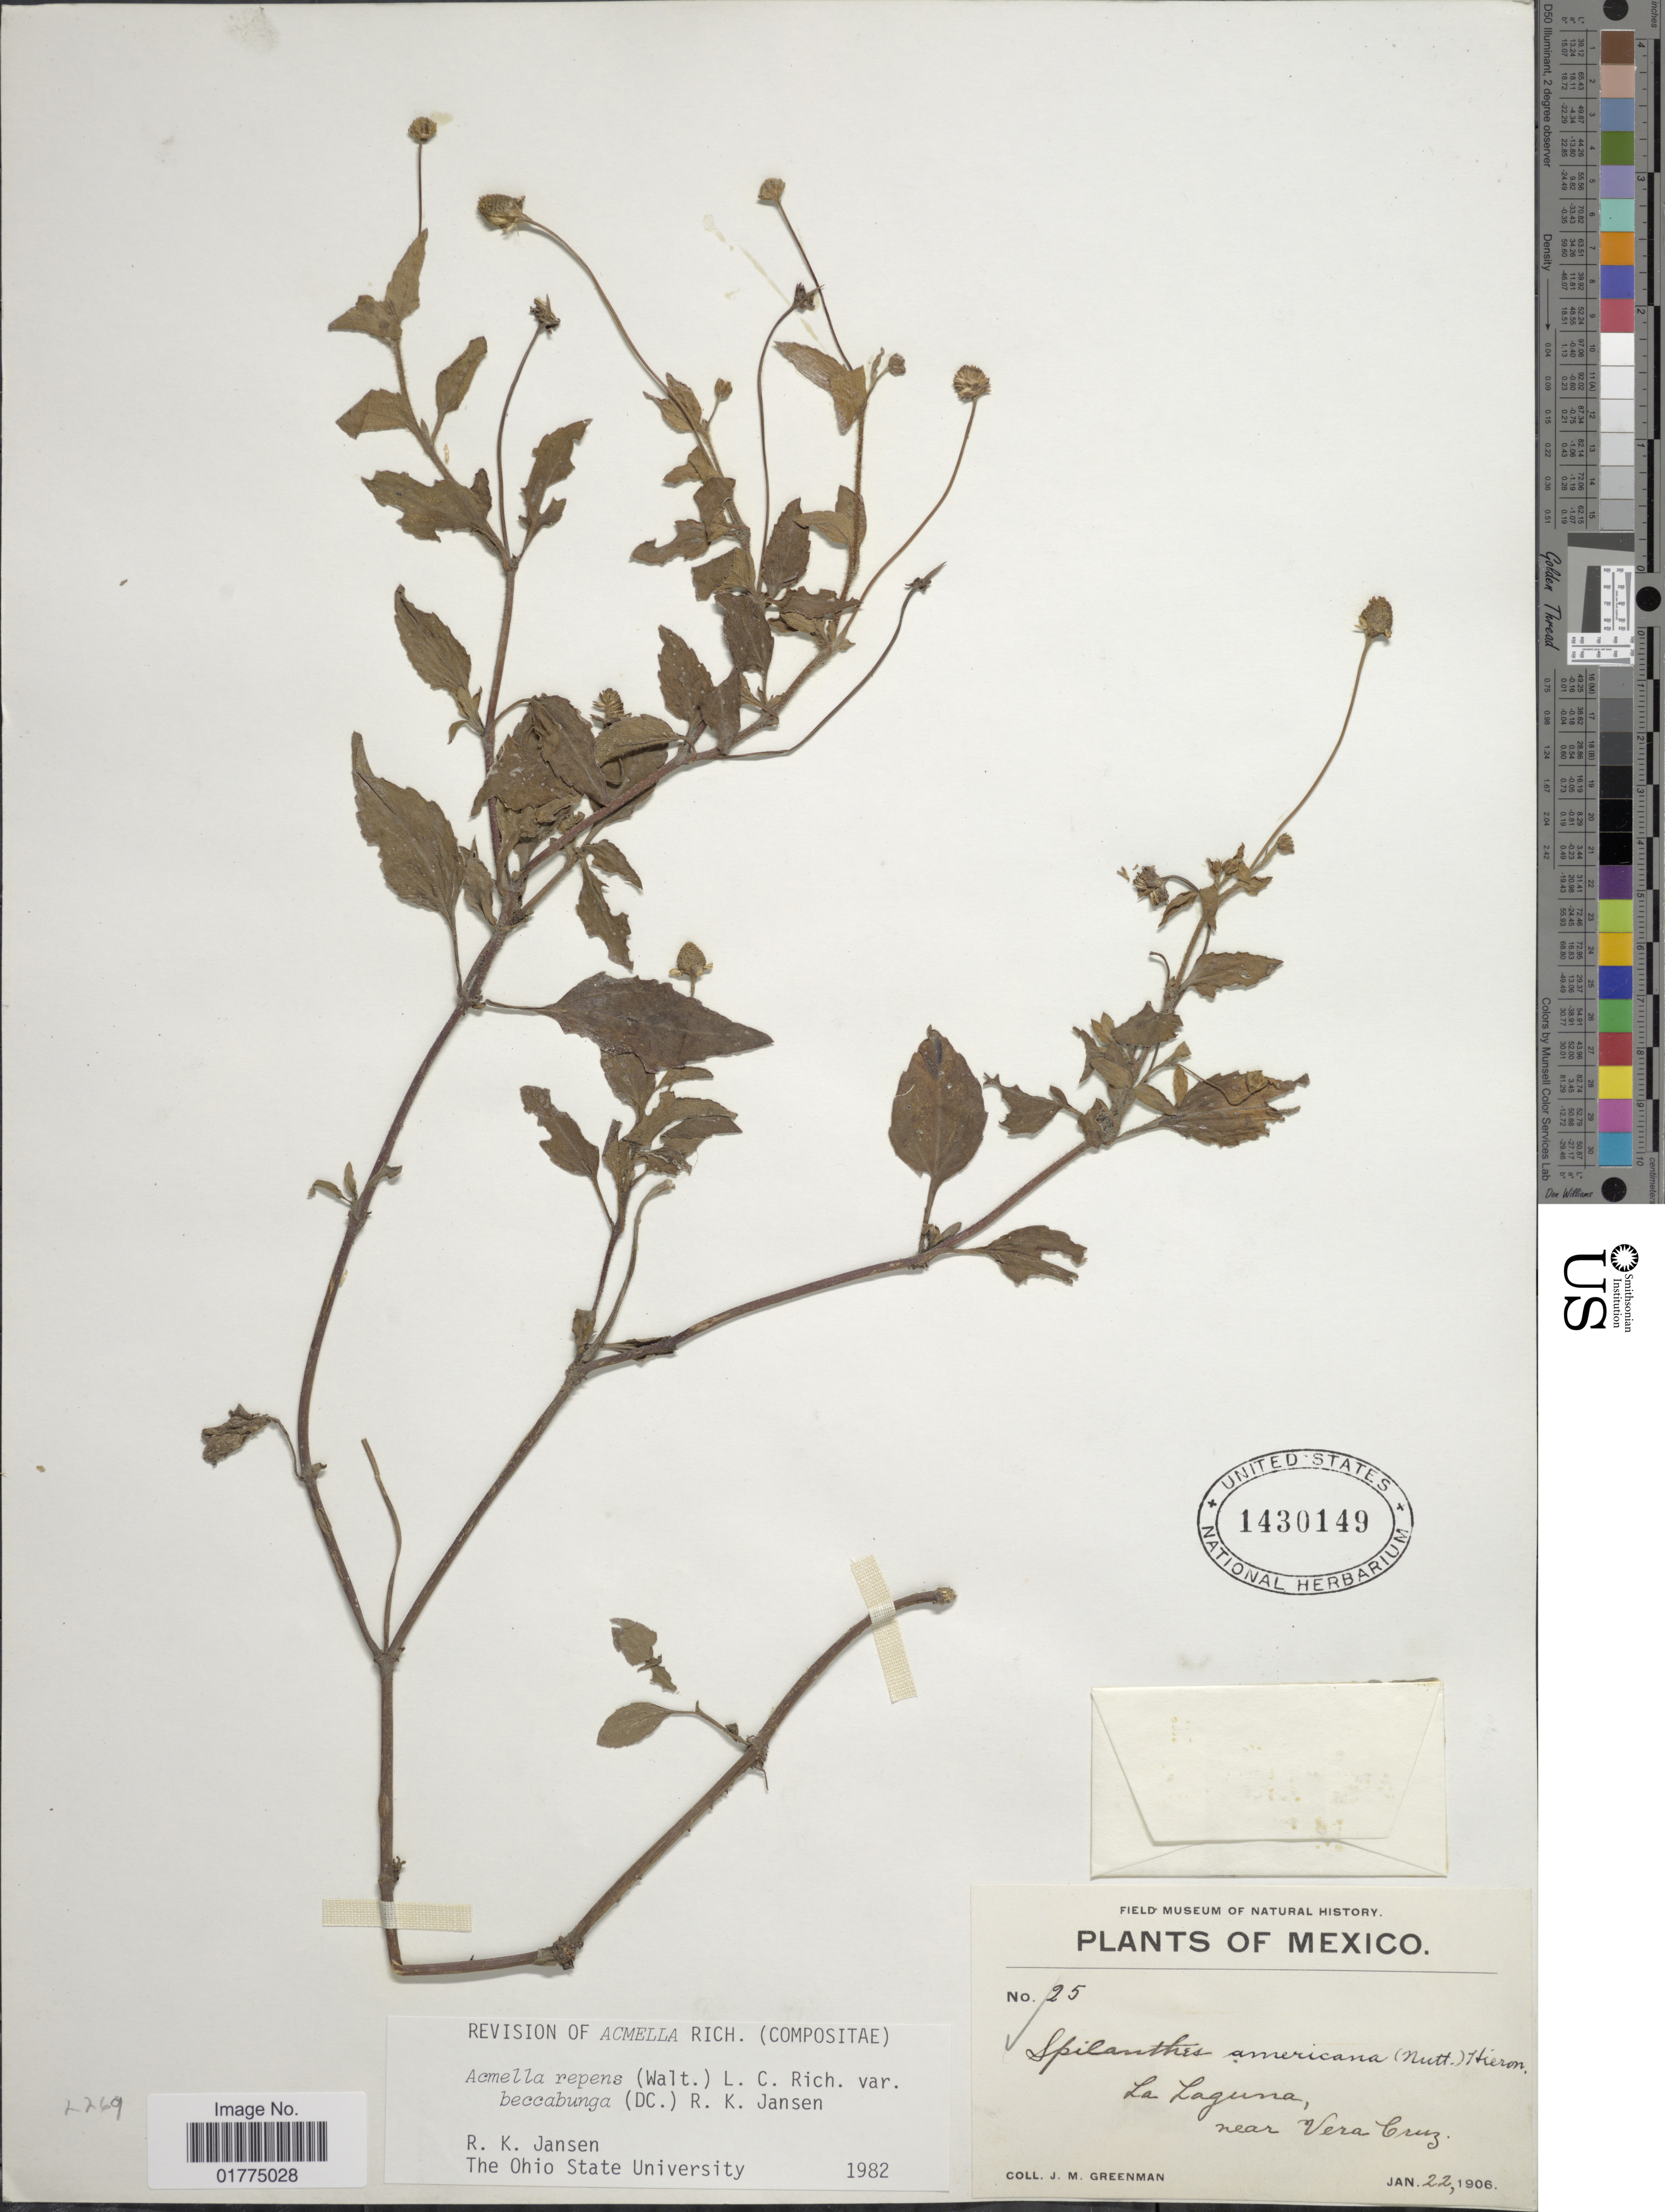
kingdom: Plantae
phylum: Tracheophyta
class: Magnoliopsida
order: Asterales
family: Asteraceae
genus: Acmella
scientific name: Acmella repens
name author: (Walter) Rich.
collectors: J. M. Greenman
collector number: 25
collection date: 1906-01-22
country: Mexico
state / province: Veracruz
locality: La Laguna, near Vera Cruz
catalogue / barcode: US 1430149